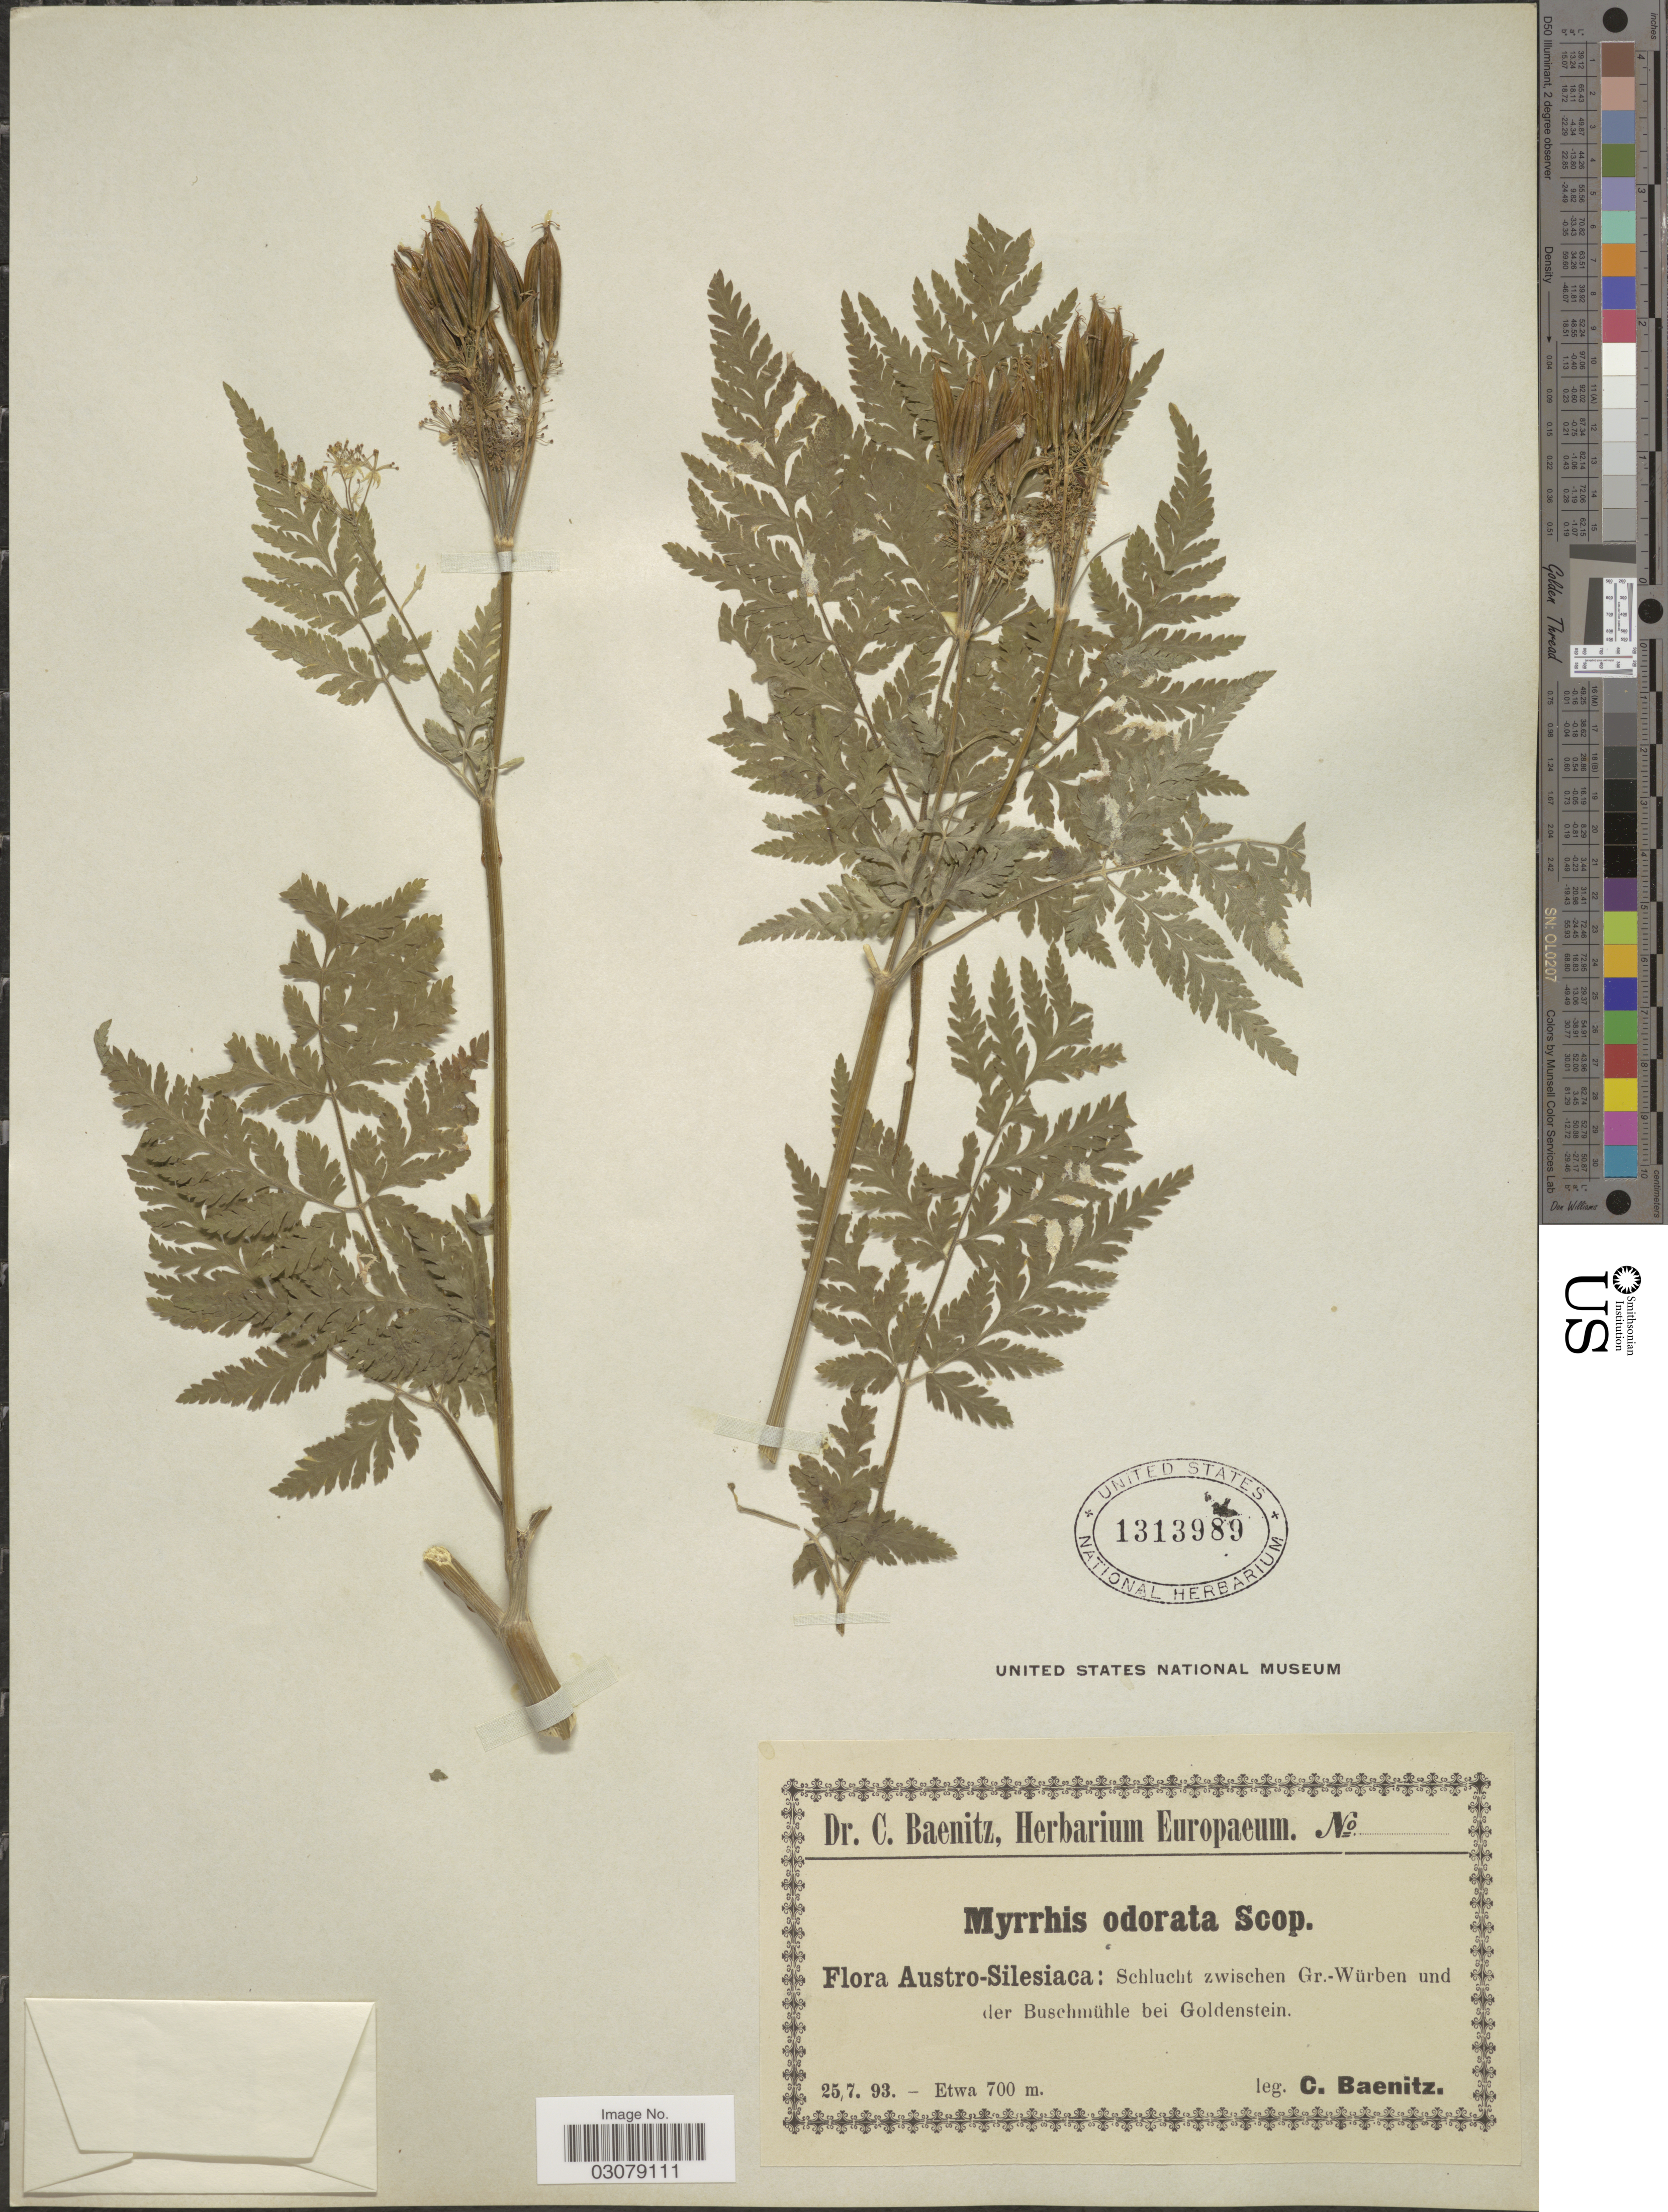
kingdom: Plantae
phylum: Tracheophyta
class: Magnoliopsida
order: Apiales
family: Apiaceae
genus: Myrrhis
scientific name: Myrrhis odorata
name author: (L.) Scop.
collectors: C. G. Baenitz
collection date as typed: Transcribed d/m/y: 25/7/93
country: Czechia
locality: Austro-Silisiaca: Schlucht zwischen Gr.-Würben und der Buschmühle bei Goldenstein.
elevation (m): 700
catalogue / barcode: US 1313989